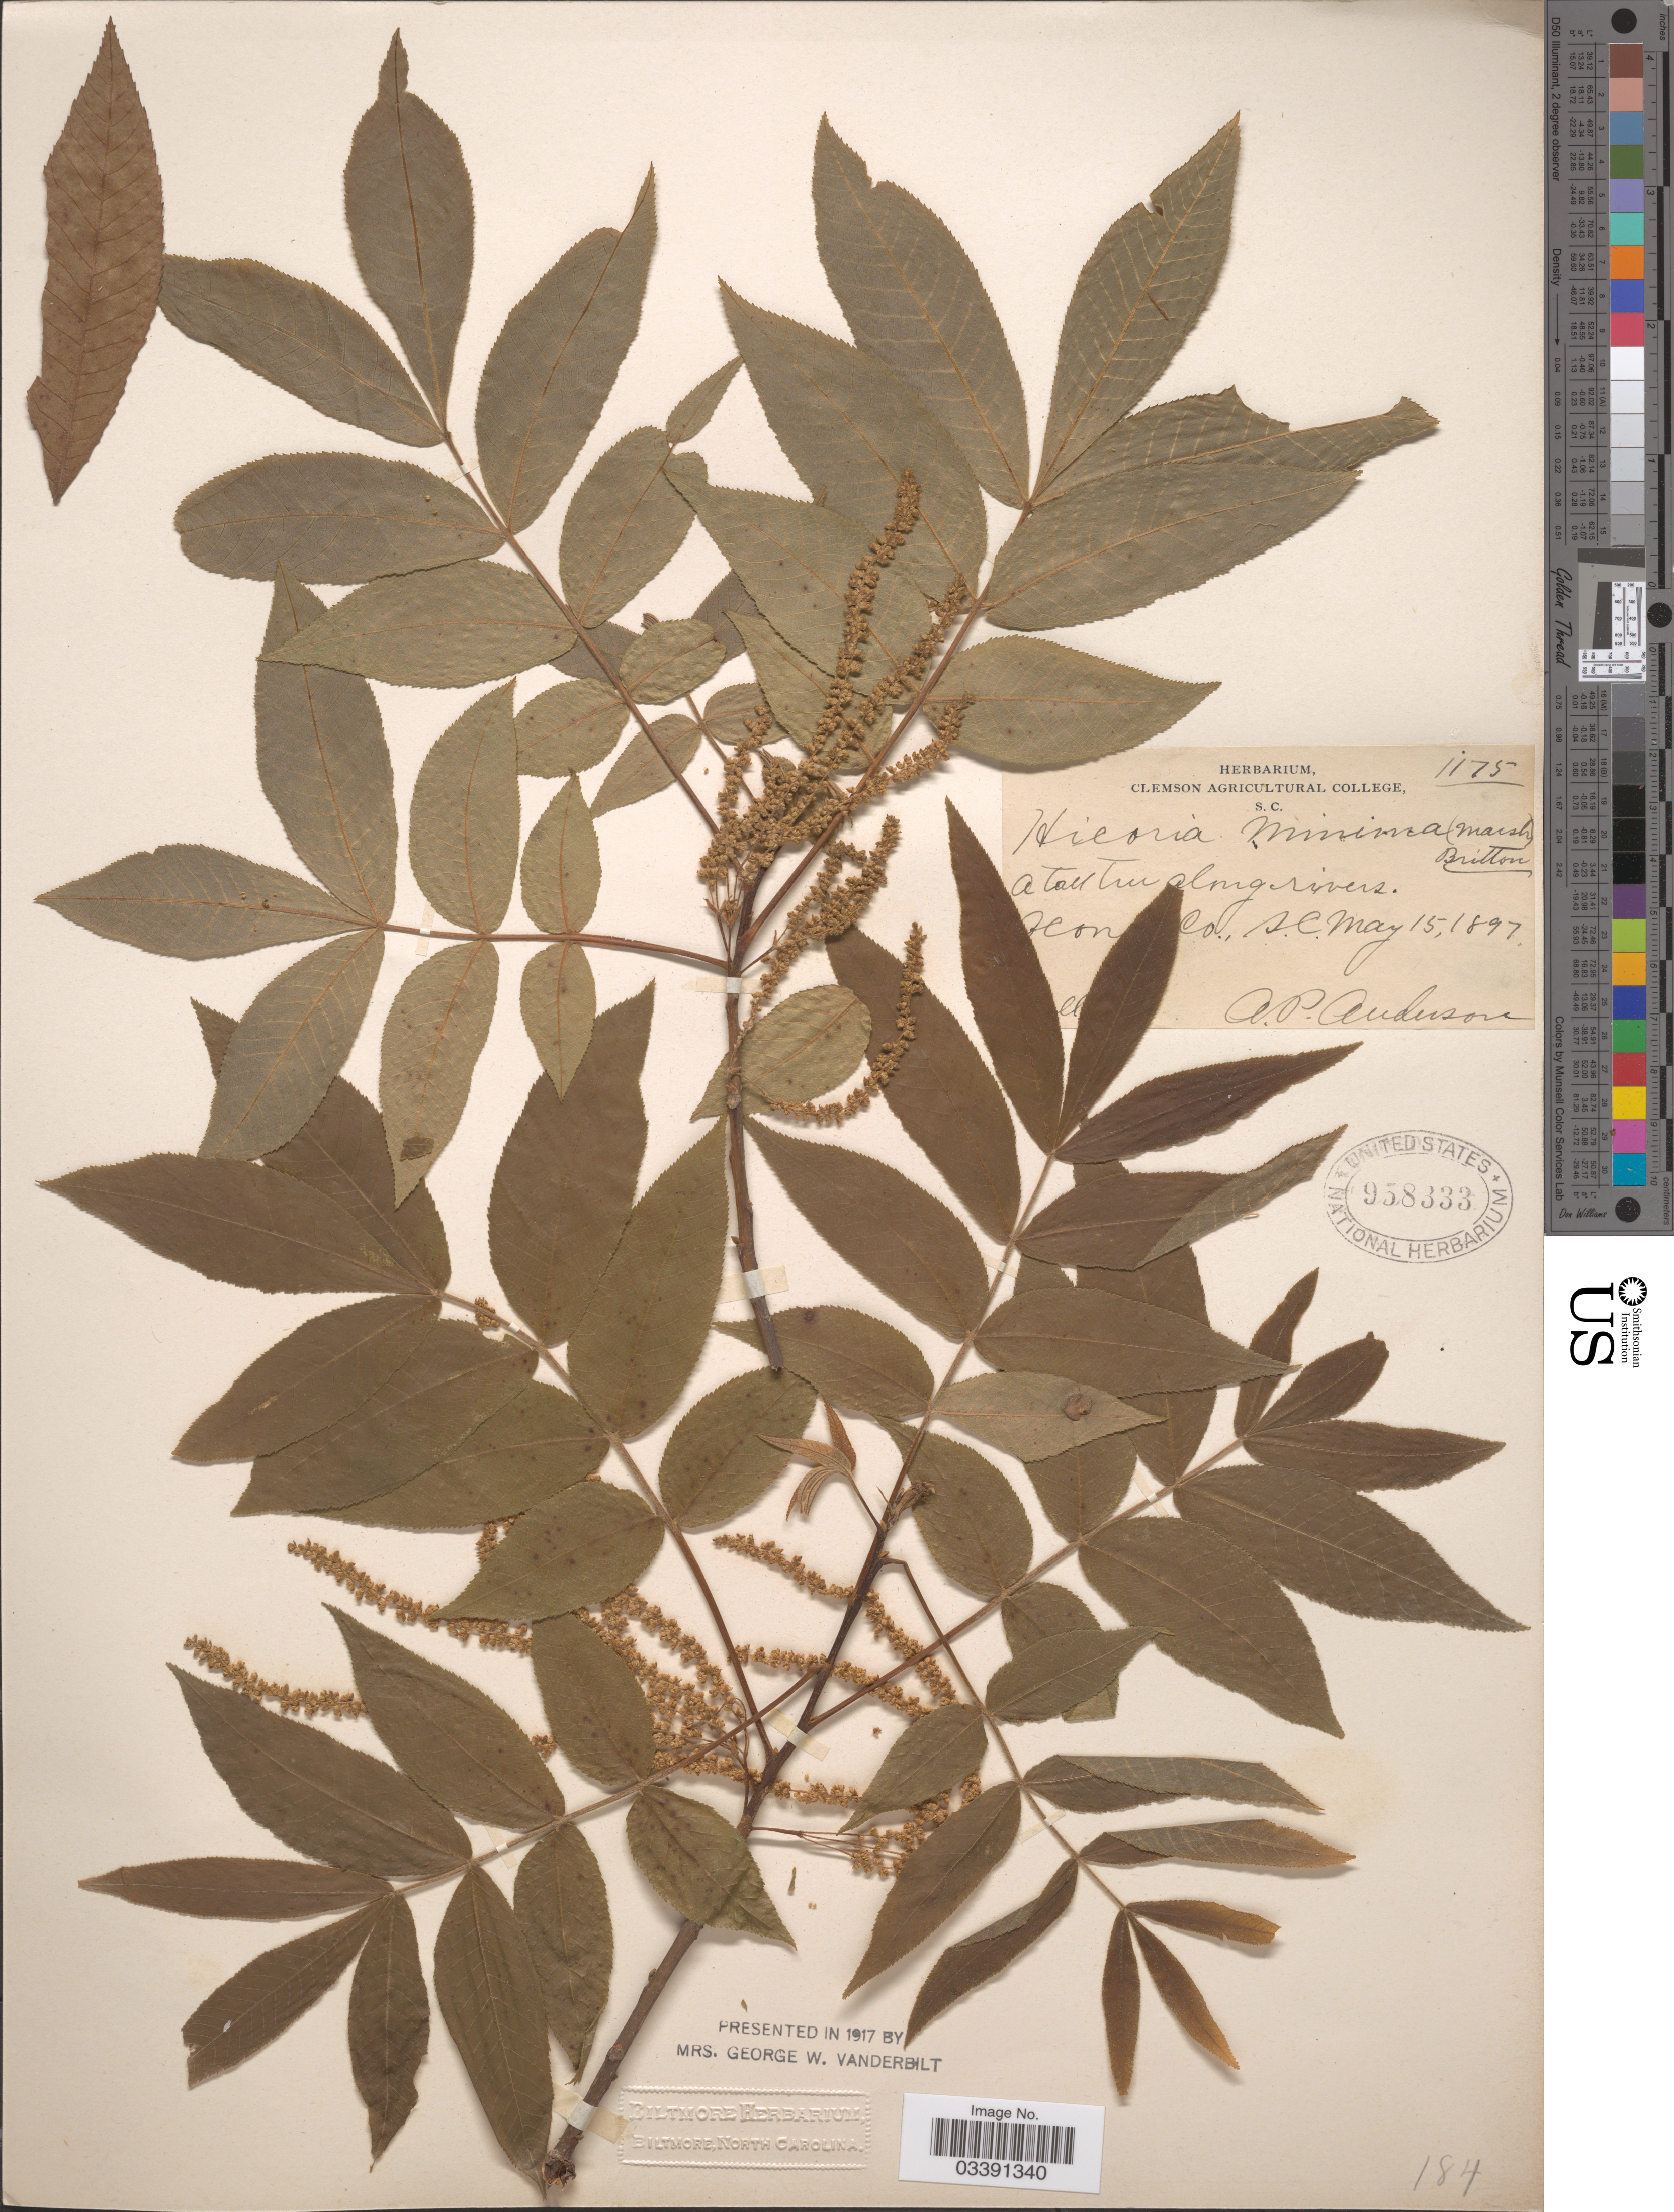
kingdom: Plantae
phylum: Tracheophyta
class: Magnoliopsida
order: Fagales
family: Juglandaceae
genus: Carya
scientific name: Carya cordiformis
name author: (Wangenh.) K. Koch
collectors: A. P. Anderson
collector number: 1175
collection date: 1897-05-15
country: United States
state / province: South Carolina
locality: Along rivers. Oconee Co.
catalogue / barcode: US 958333